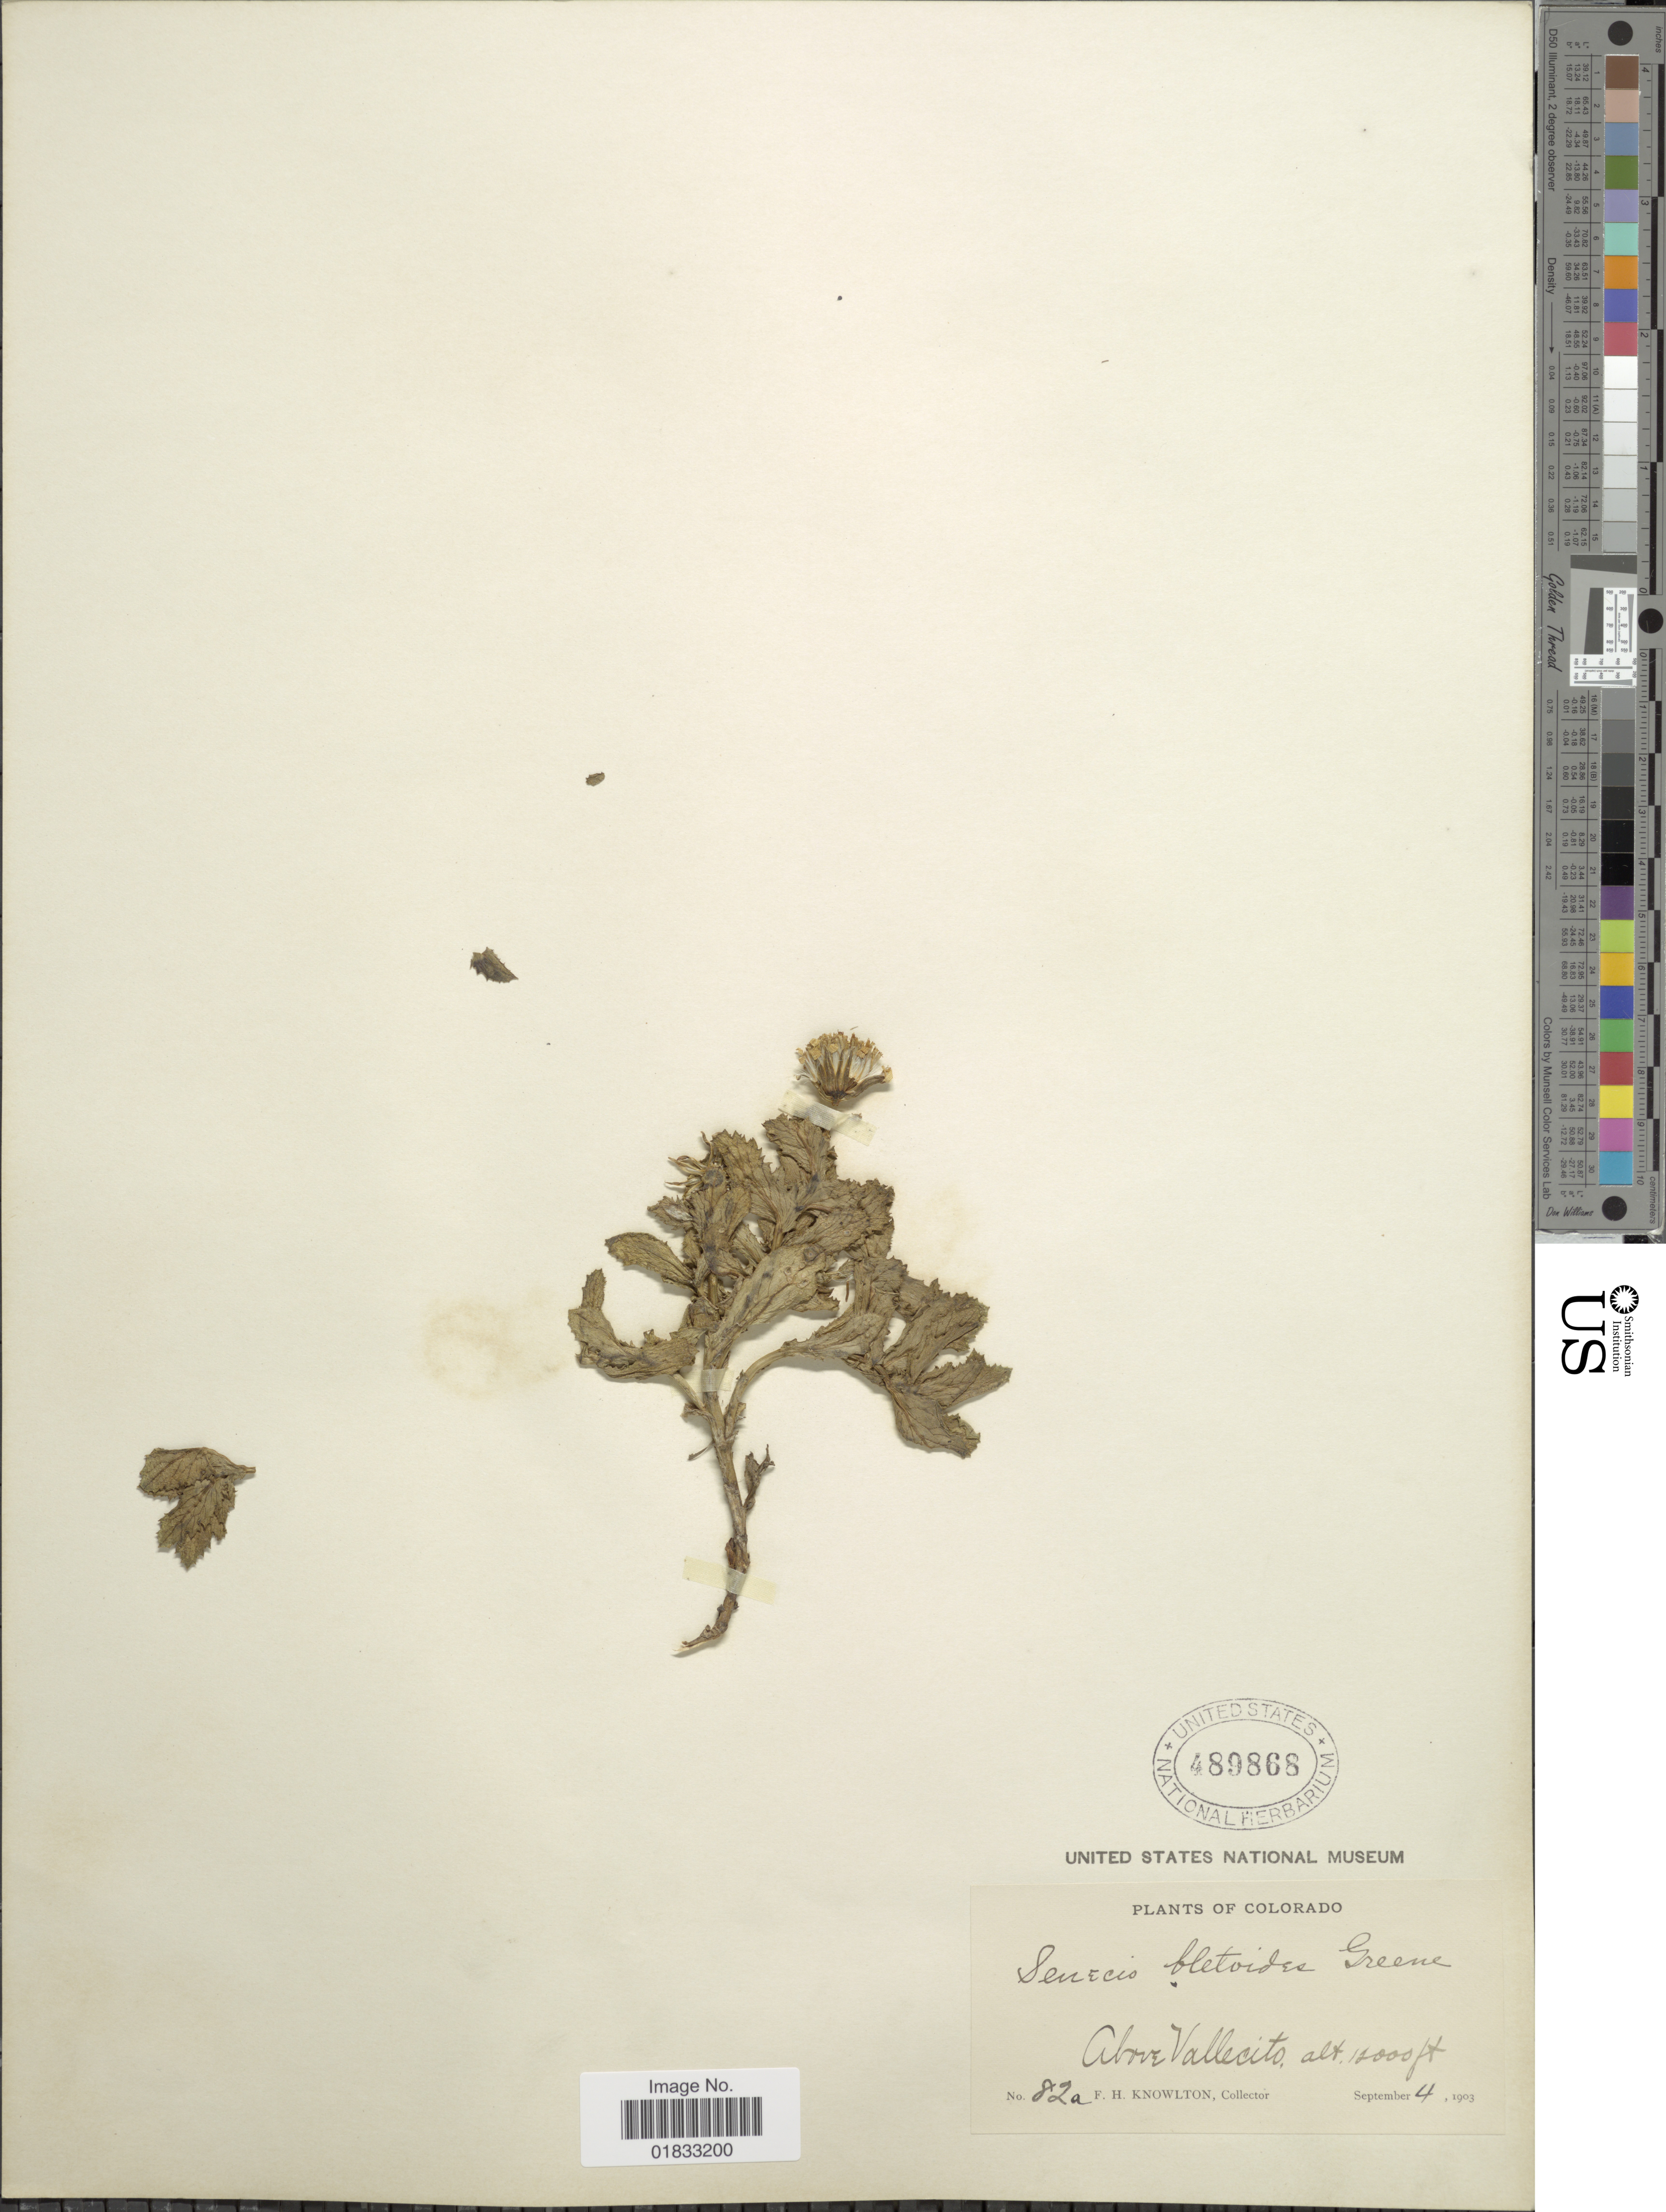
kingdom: Plantae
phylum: Tracheophyta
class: Magnoliopsida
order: Asterales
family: Asteraceae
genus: Senecio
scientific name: Senecio fremontii var. blitoides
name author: (Greene) Cronq.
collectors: F. H. Knowlton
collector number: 82a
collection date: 1903-09-04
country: United States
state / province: Colorado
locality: Above Vallecito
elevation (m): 3658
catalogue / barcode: US 489868